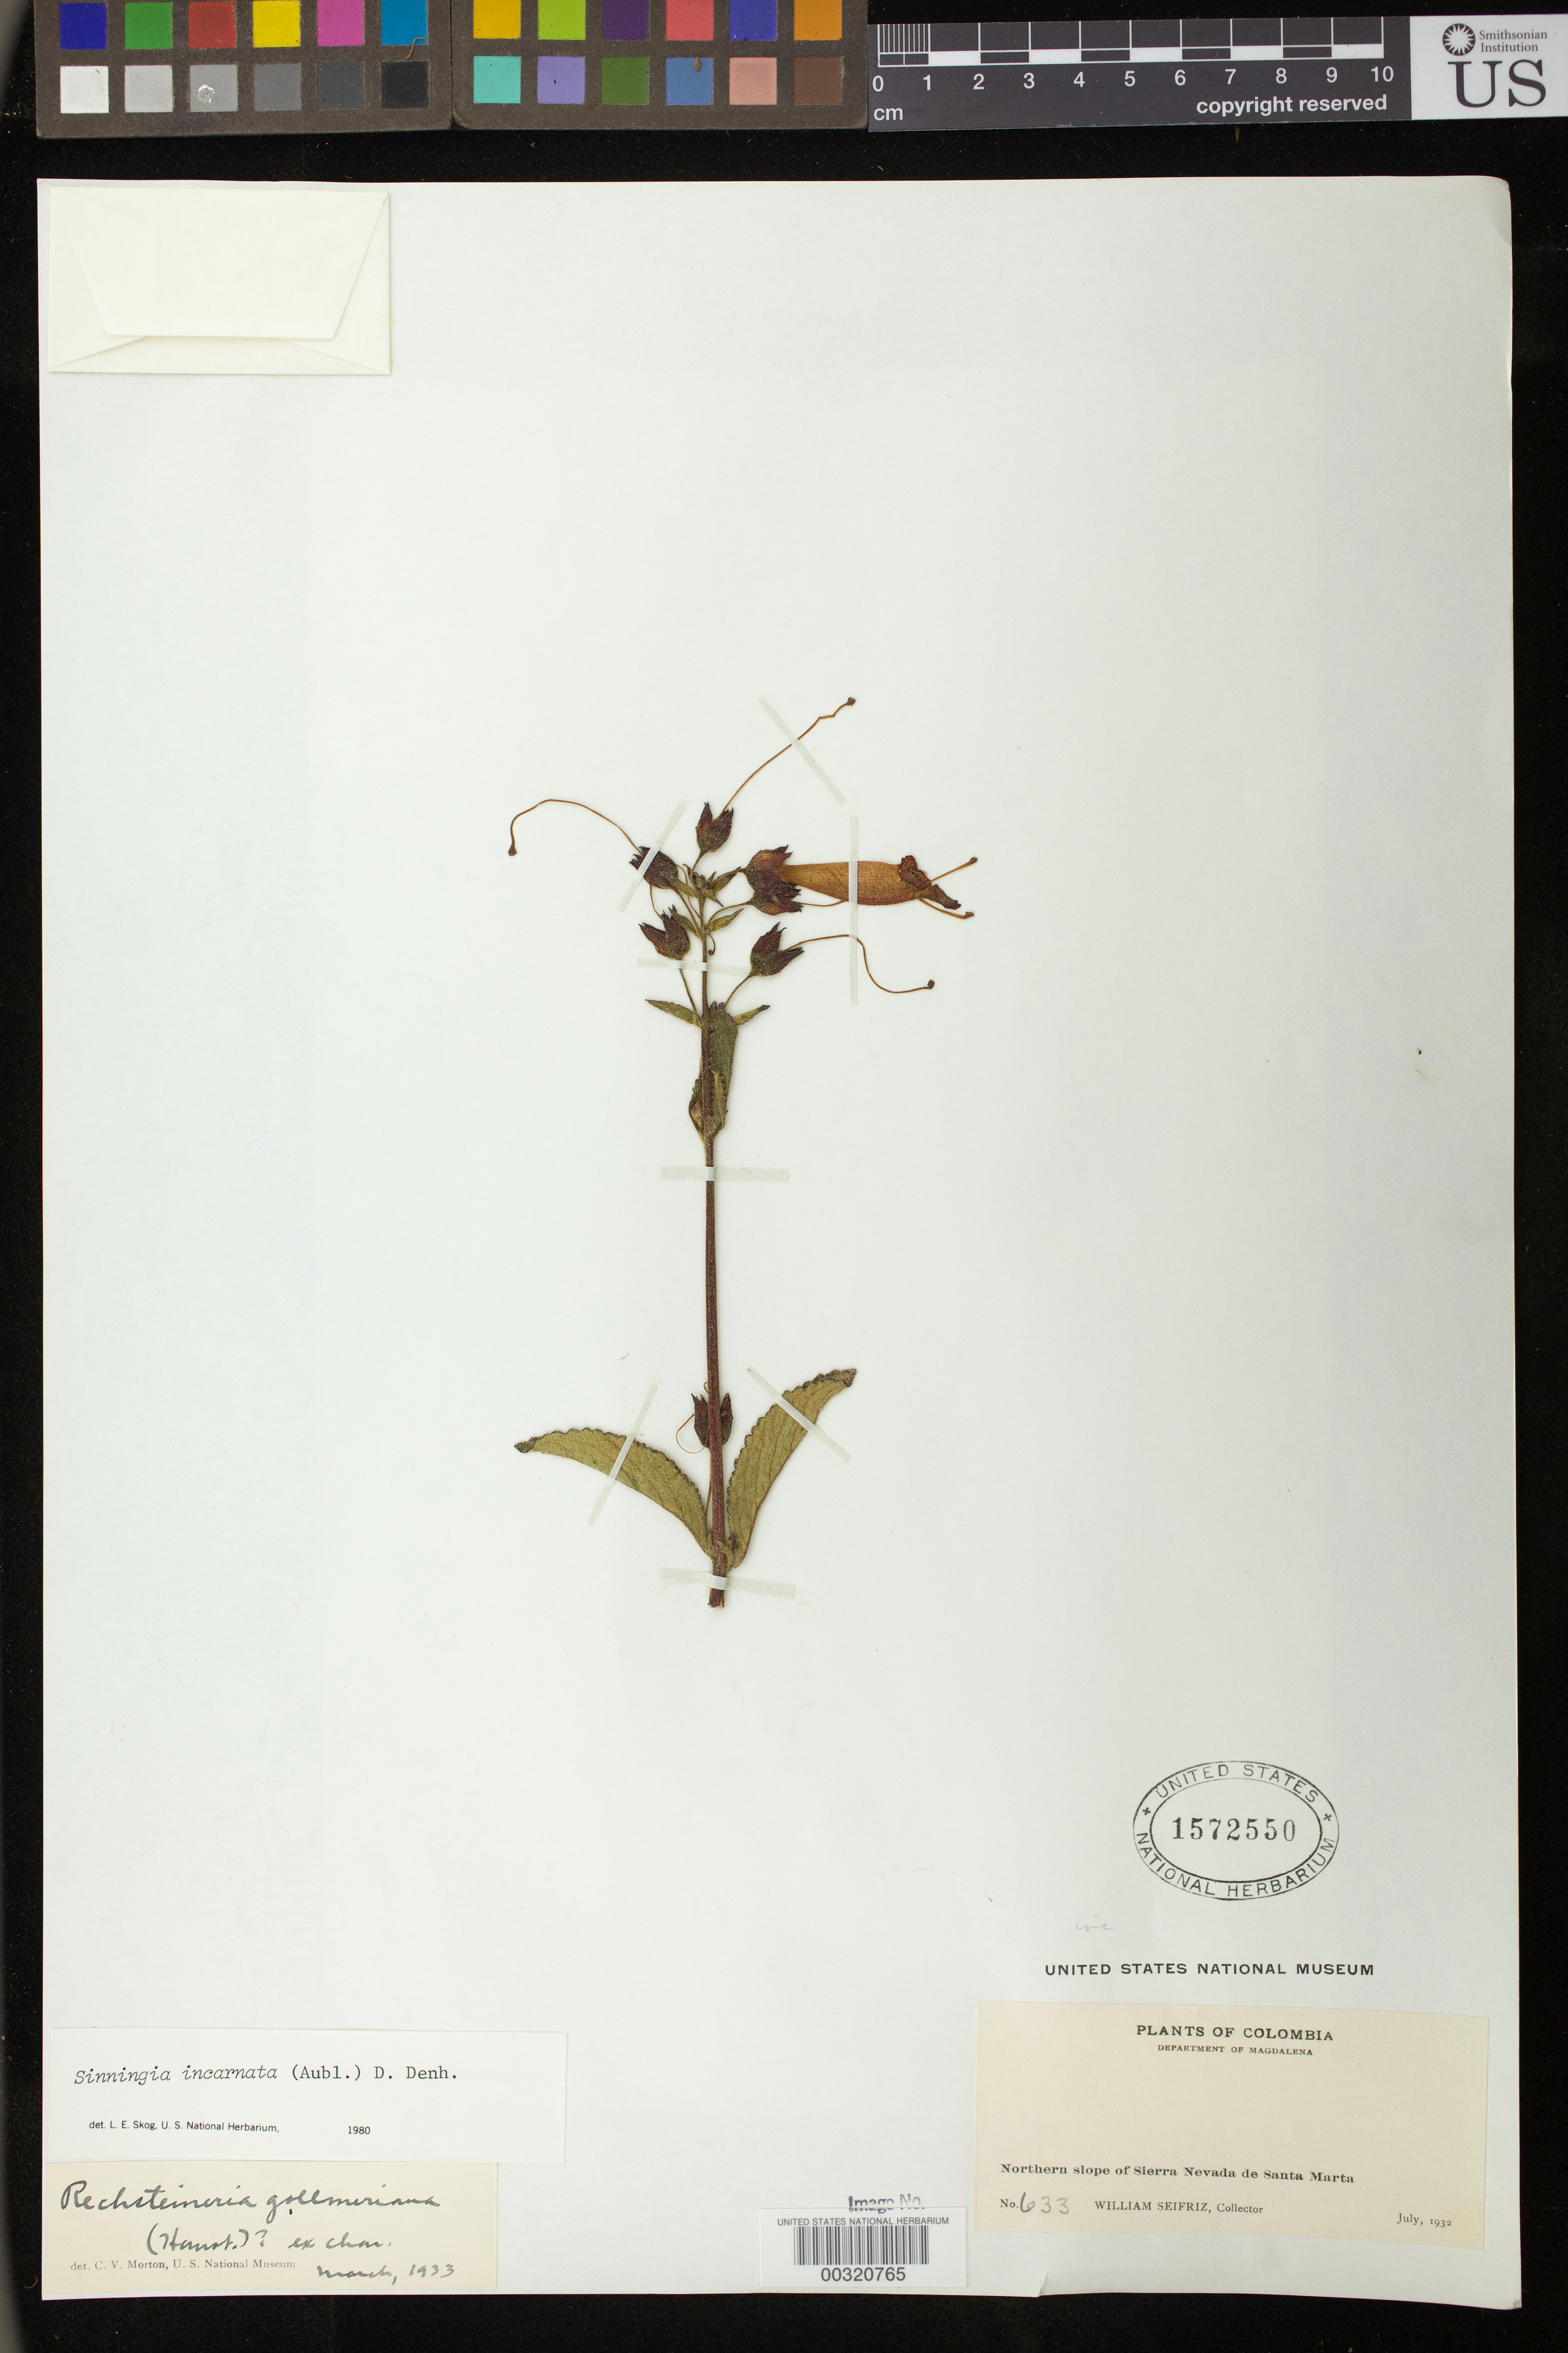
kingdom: Plantae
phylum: Tracheophyta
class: Magnoliopsida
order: Lamiales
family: Gesneriaceae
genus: Sinningia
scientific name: Sinningia incarnata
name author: (Aubl.) D.L. Denham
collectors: W. Seifriz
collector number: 633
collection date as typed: Jul 1932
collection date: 1932-07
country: Colombia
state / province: Magdalena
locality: Northern slope of Sierra Nevada de Santa Marta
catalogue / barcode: US 1572550